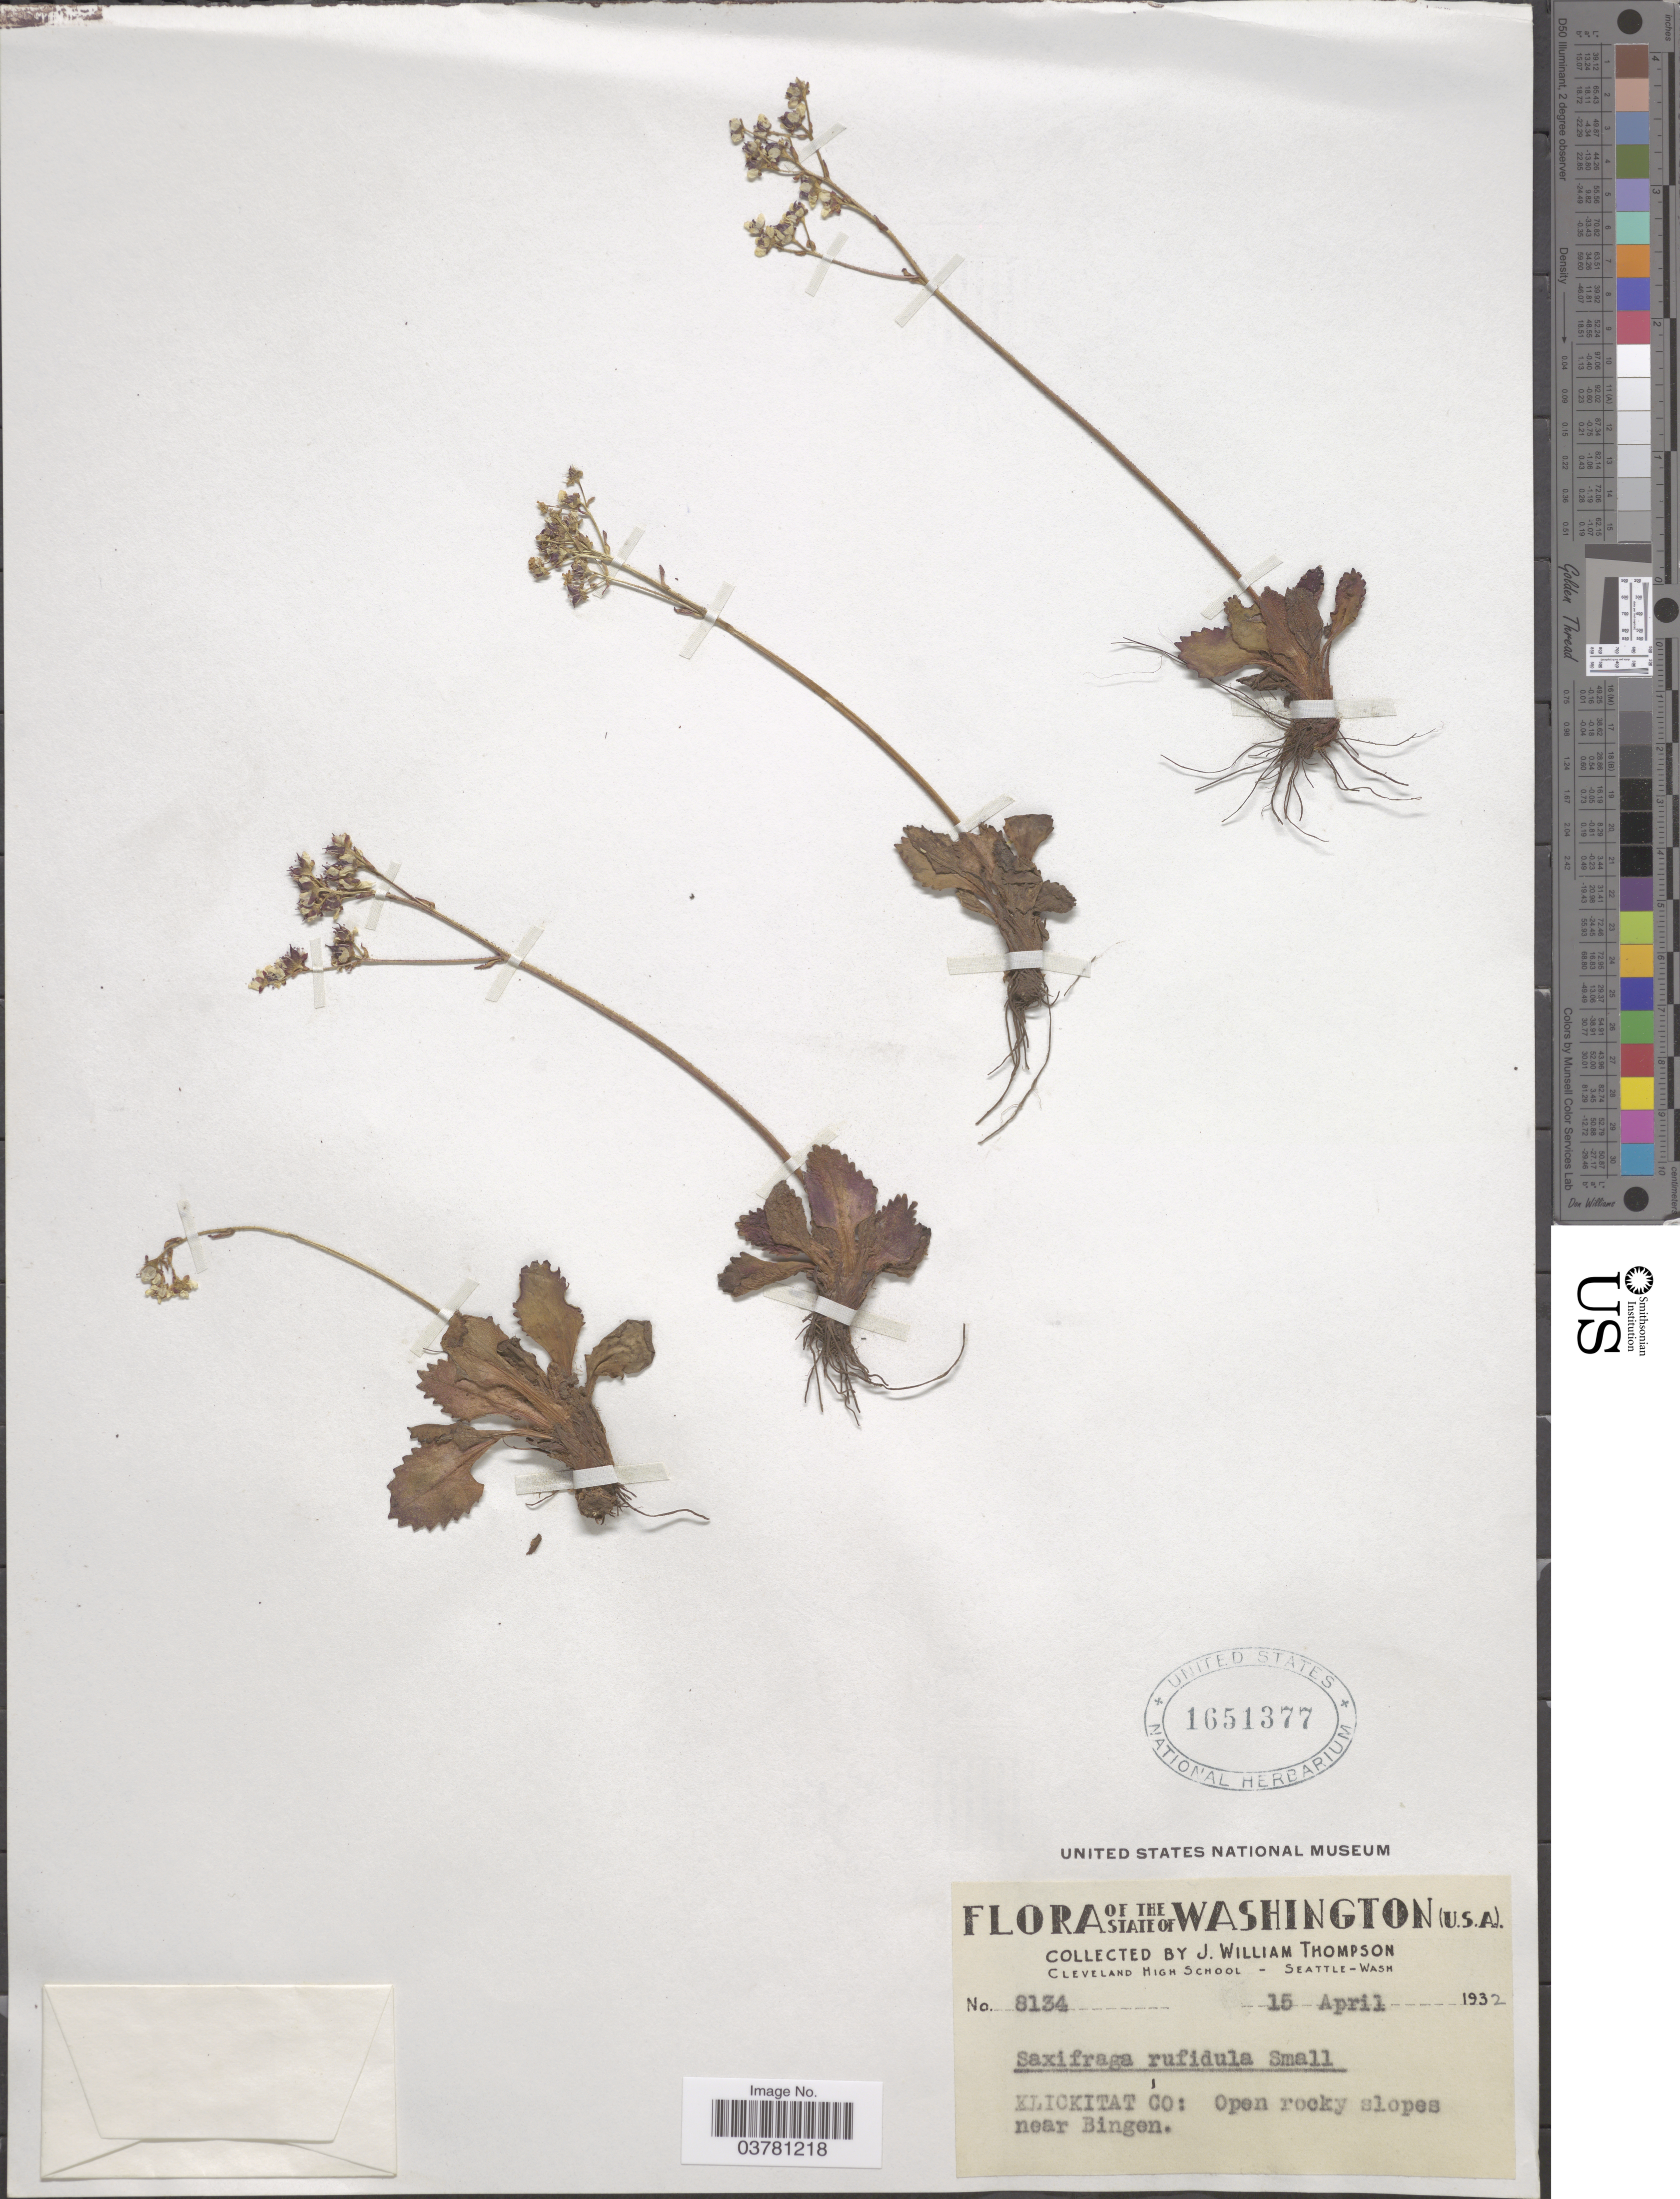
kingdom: Plantae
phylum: Tracheophyta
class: Magnoliopsida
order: Saxifragales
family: Saxifragaceae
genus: Micranthes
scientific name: Micranthes rufidula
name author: Small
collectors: J. W. Thompson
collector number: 8134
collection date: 1932-04-15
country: United States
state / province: Washington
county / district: Klickitat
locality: Klickitat Co: Open rocky slopes near Bingen.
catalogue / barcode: US 1651377